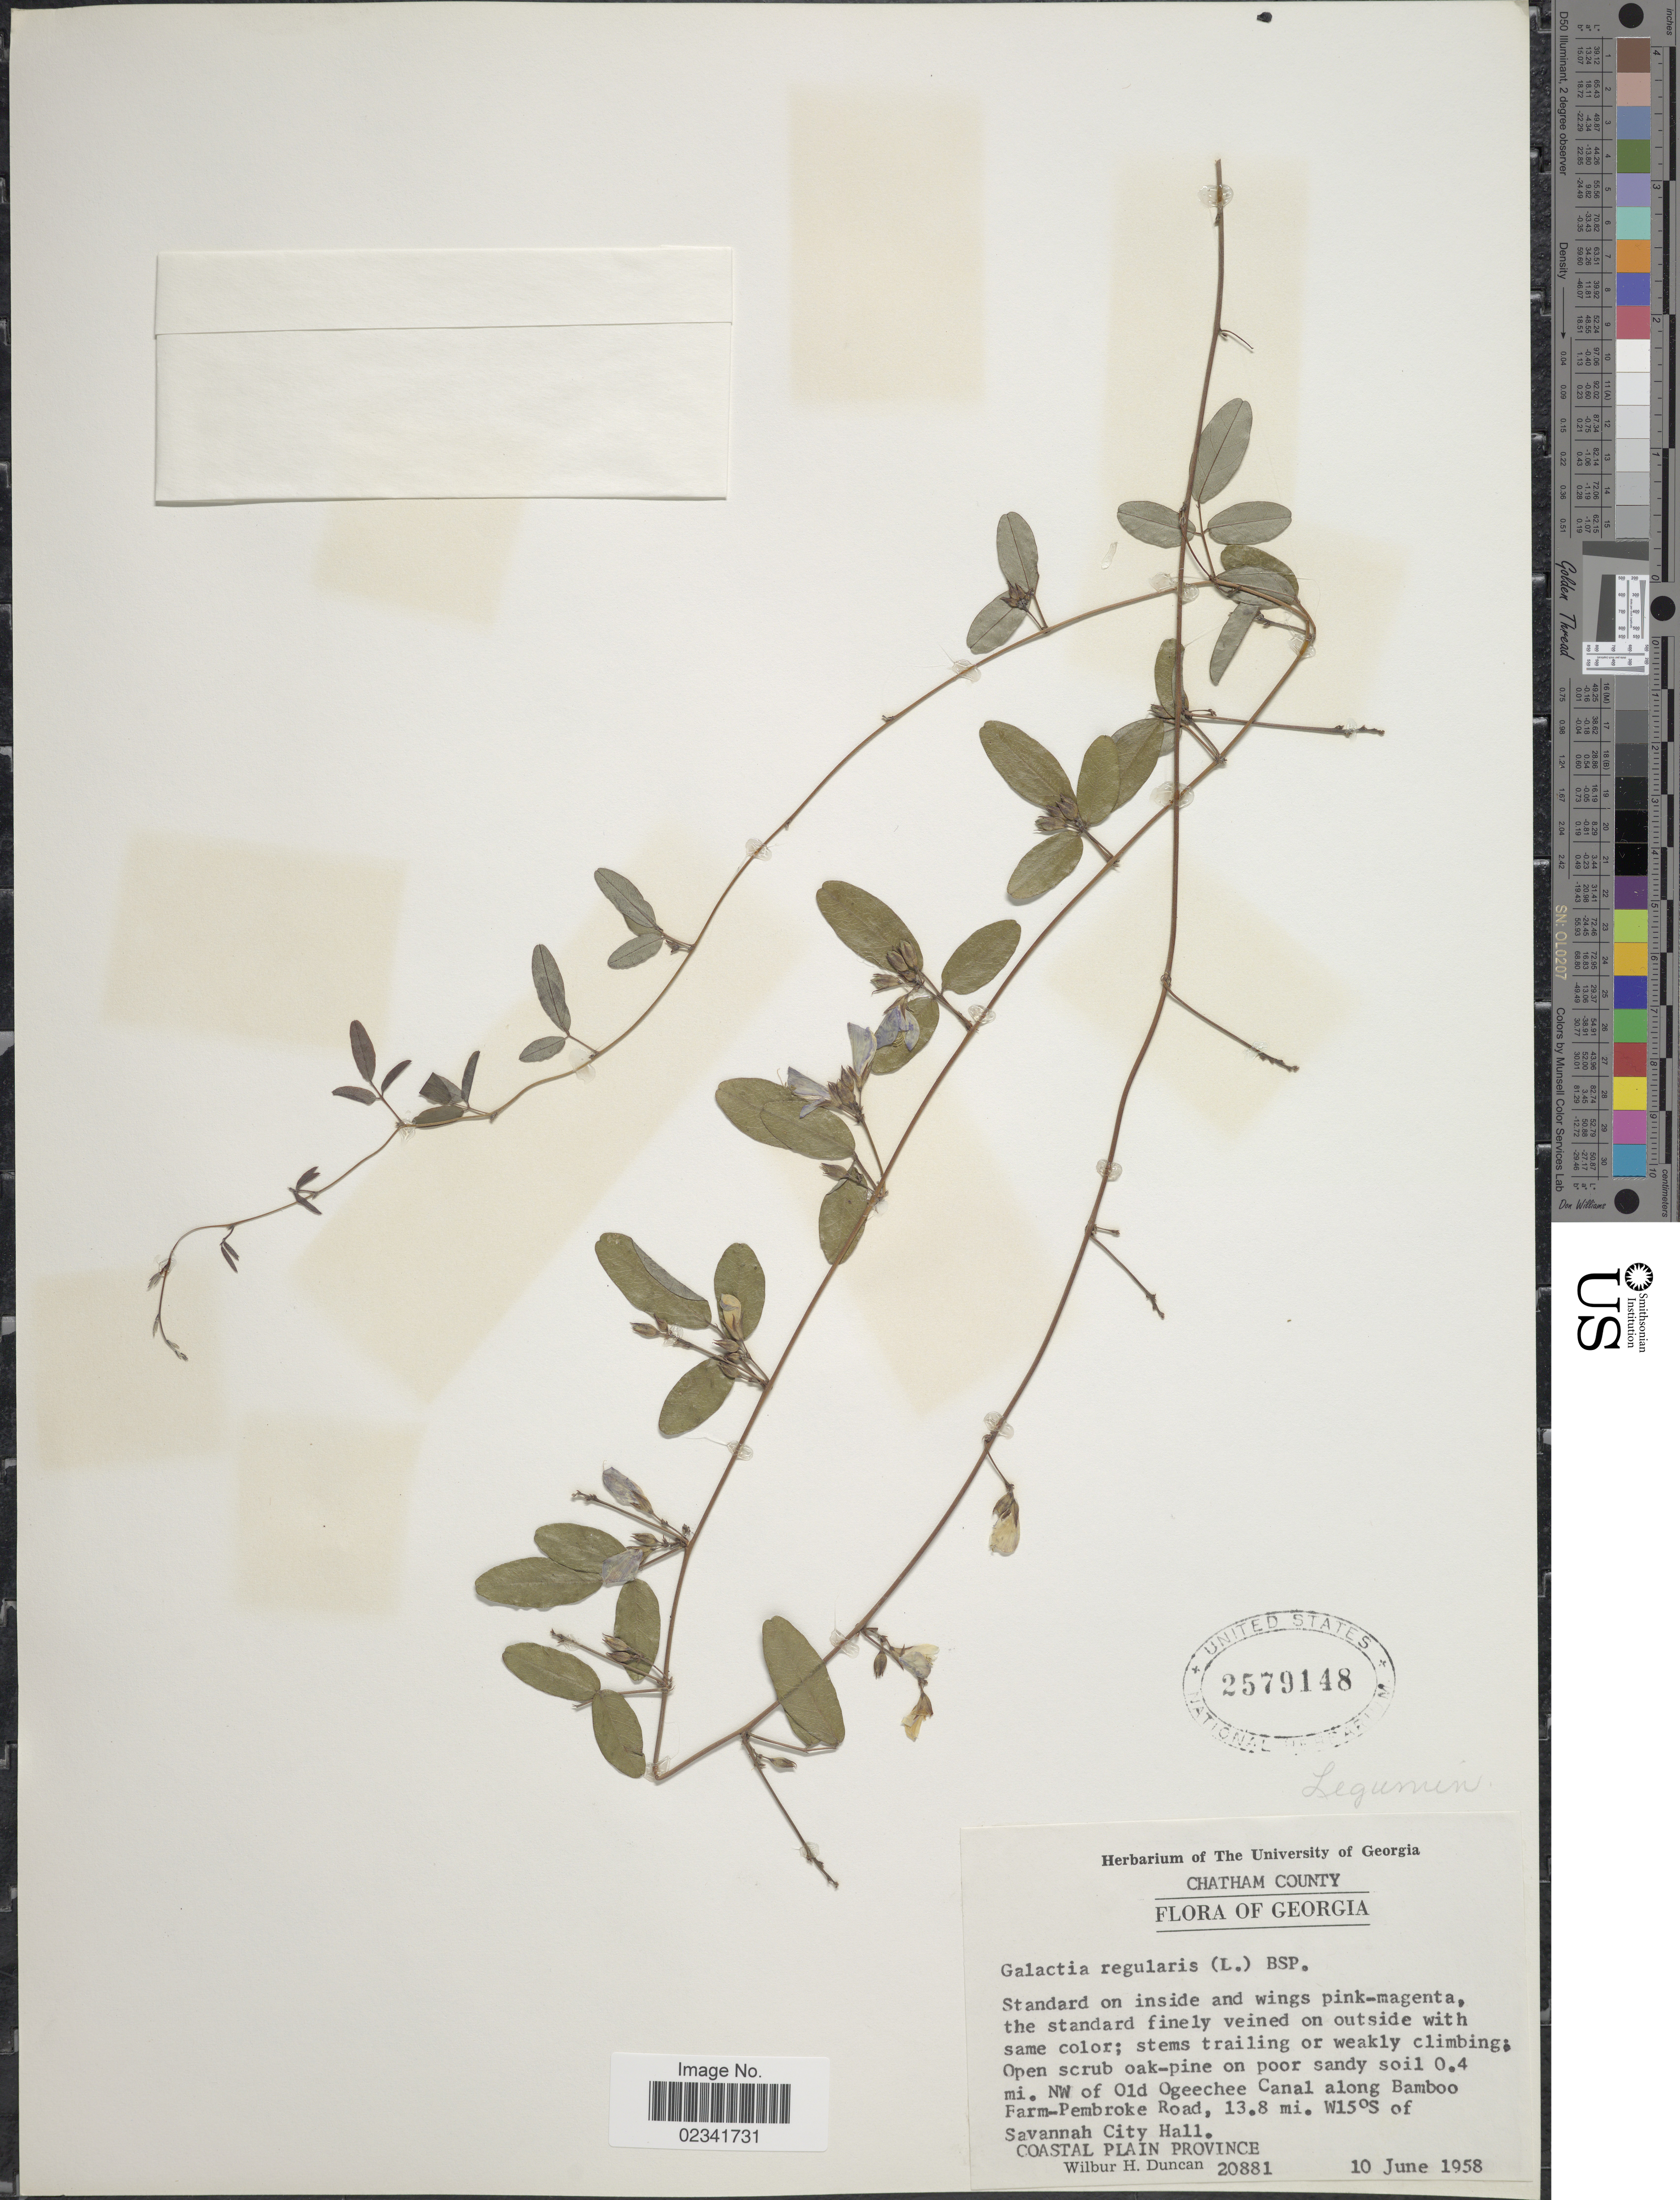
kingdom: Plantae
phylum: Tracheophyta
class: Magnoliopsida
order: Fabales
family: Fabaceae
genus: Galactia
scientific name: Galactia regularis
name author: (L.) Britton, Stearns & Poggenb.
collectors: W. H. Duncan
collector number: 20881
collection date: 1958-06-10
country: United States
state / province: Georgia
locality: Chatham County, 0.4 mi. NW of Old Ogeechee Canal along Bamboo Farm-Penbroke Road, 13.8 mi., W15°S of Savannah City Hall, Coastal Plain Province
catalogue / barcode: US 2579148